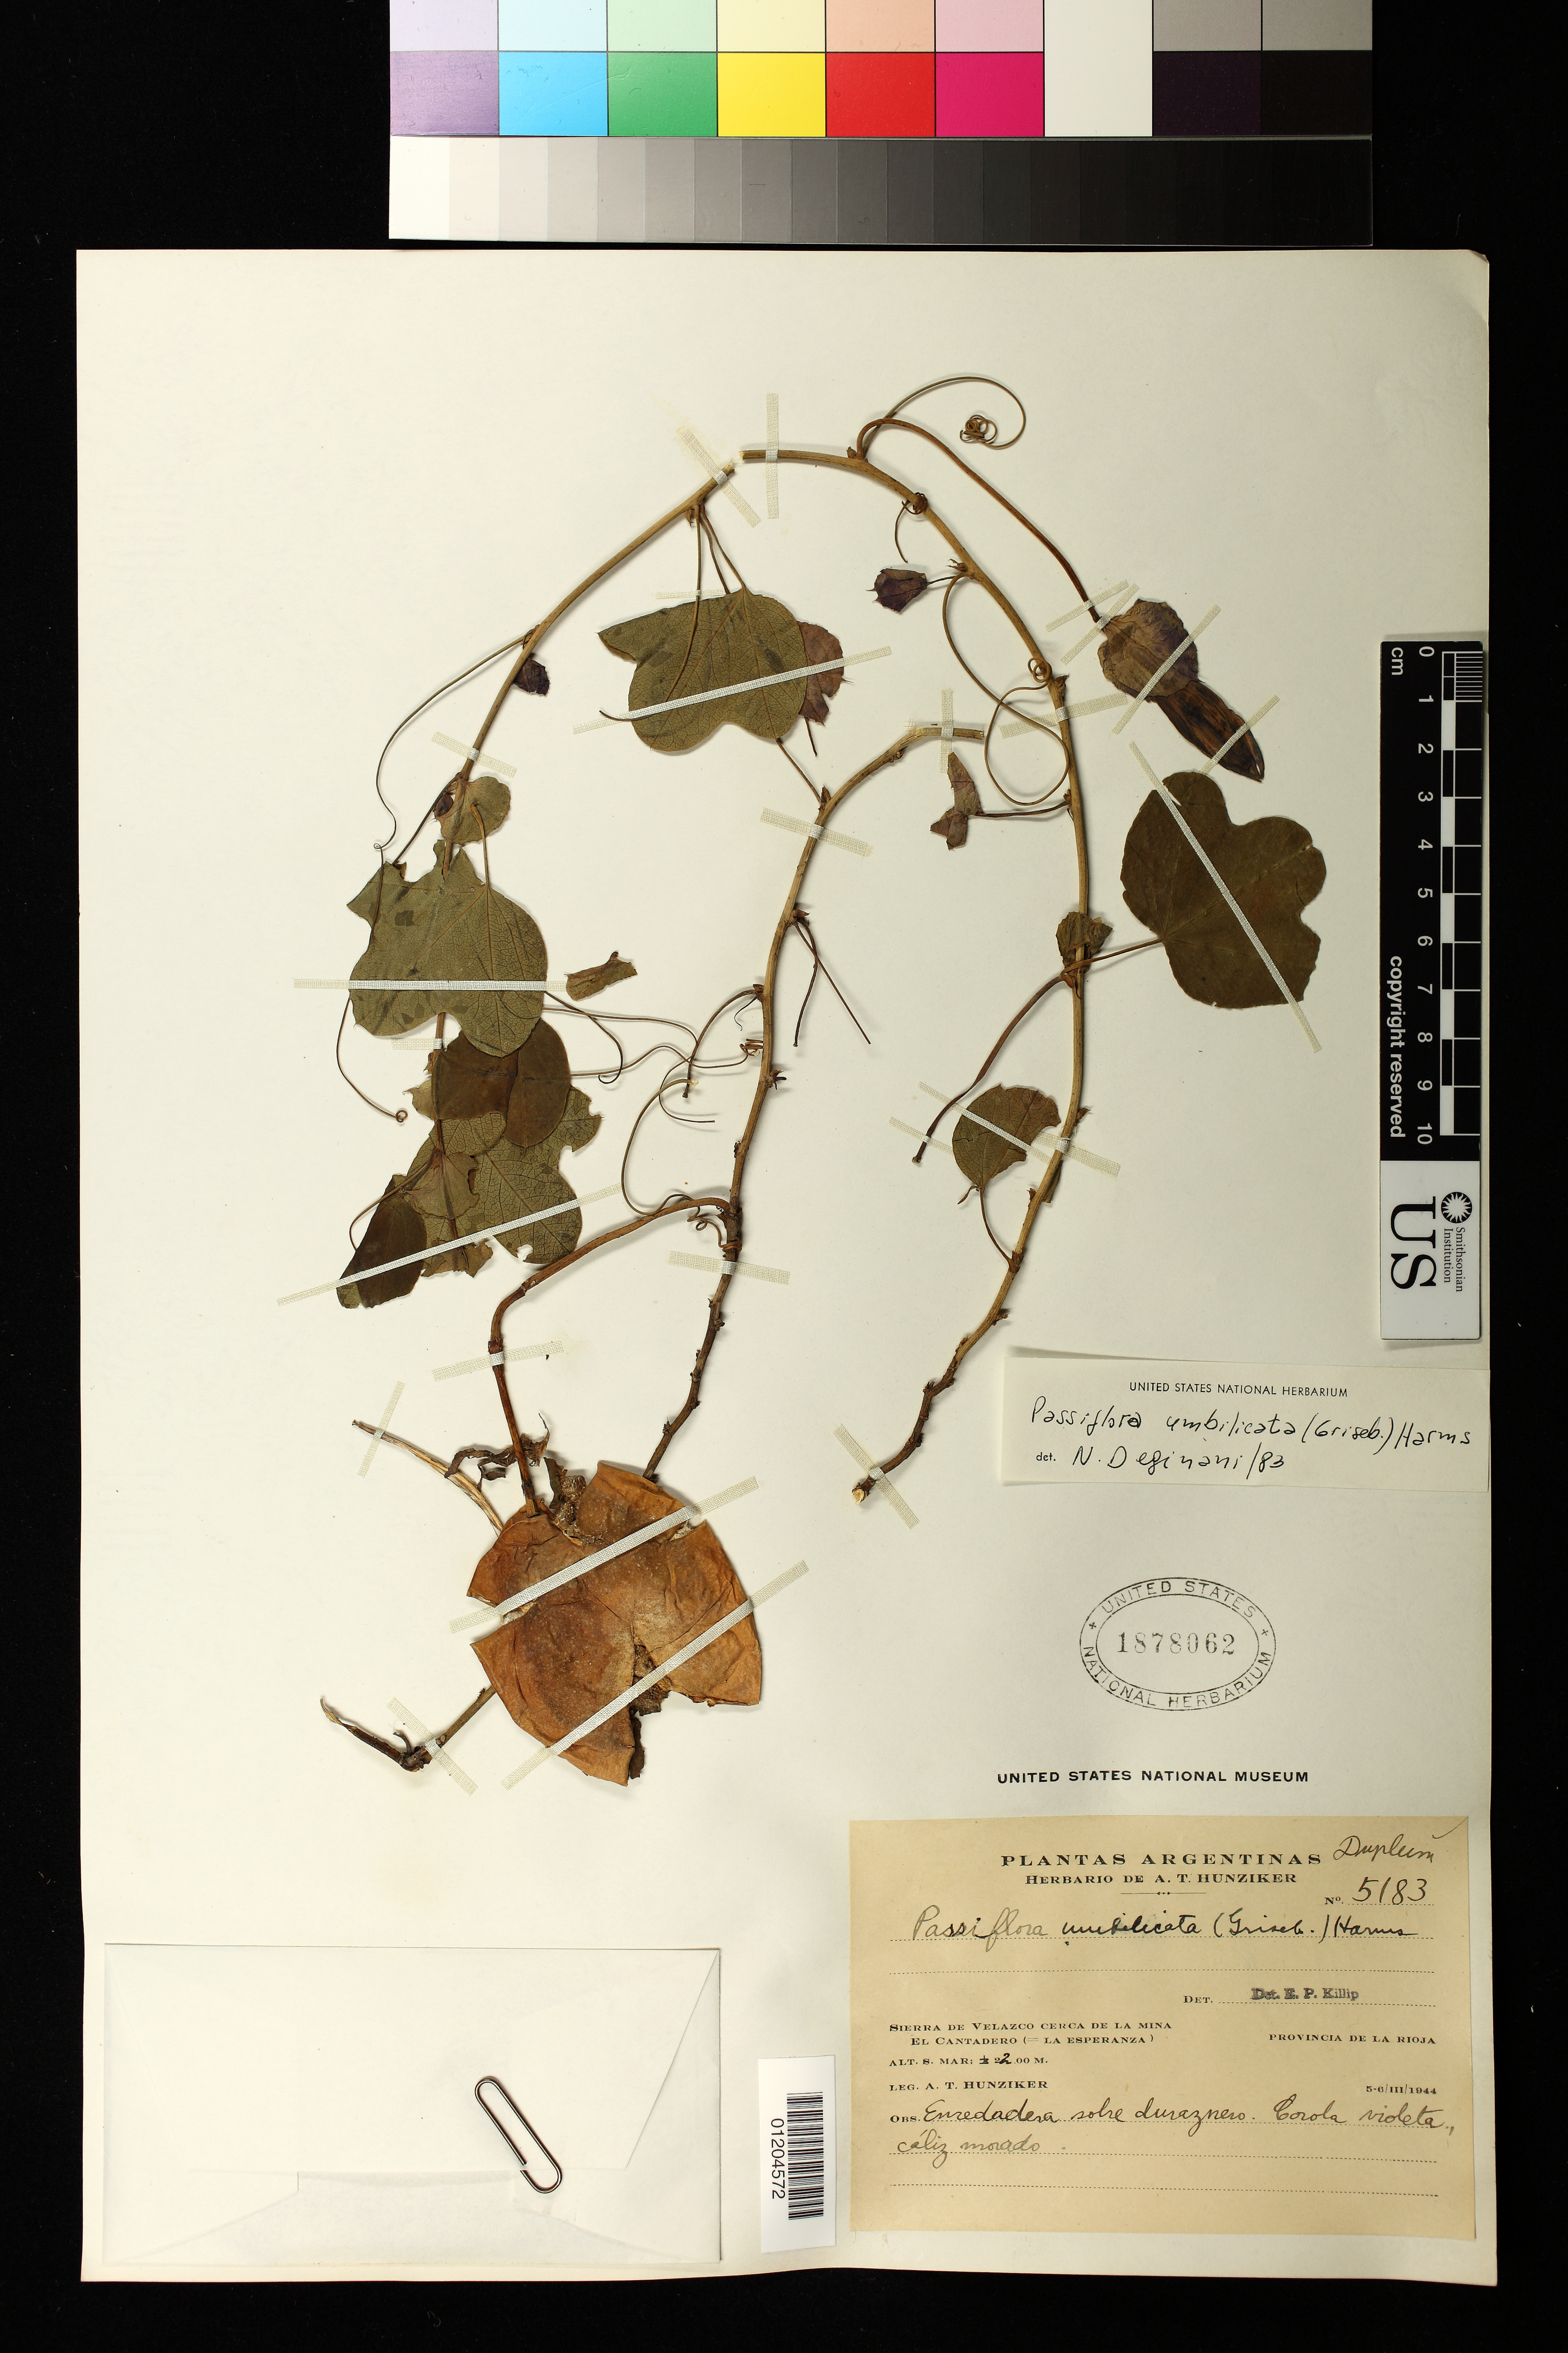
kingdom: Plantae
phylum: Tracheophyta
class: Magnoliopsida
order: Malpighiales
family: Passifloraceae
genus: Passiflora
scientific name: Passiflora umbilicata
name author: (Griseb.) Harms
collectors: A. T. Hunziker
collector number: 5183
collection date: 1944-03-05/1944-03-06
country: Argentina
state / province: La Rioja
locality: Sierra de Velazco cerca de la mina El Cantadero (= La Esperanza)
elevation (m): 2200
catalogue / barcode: US 1878062